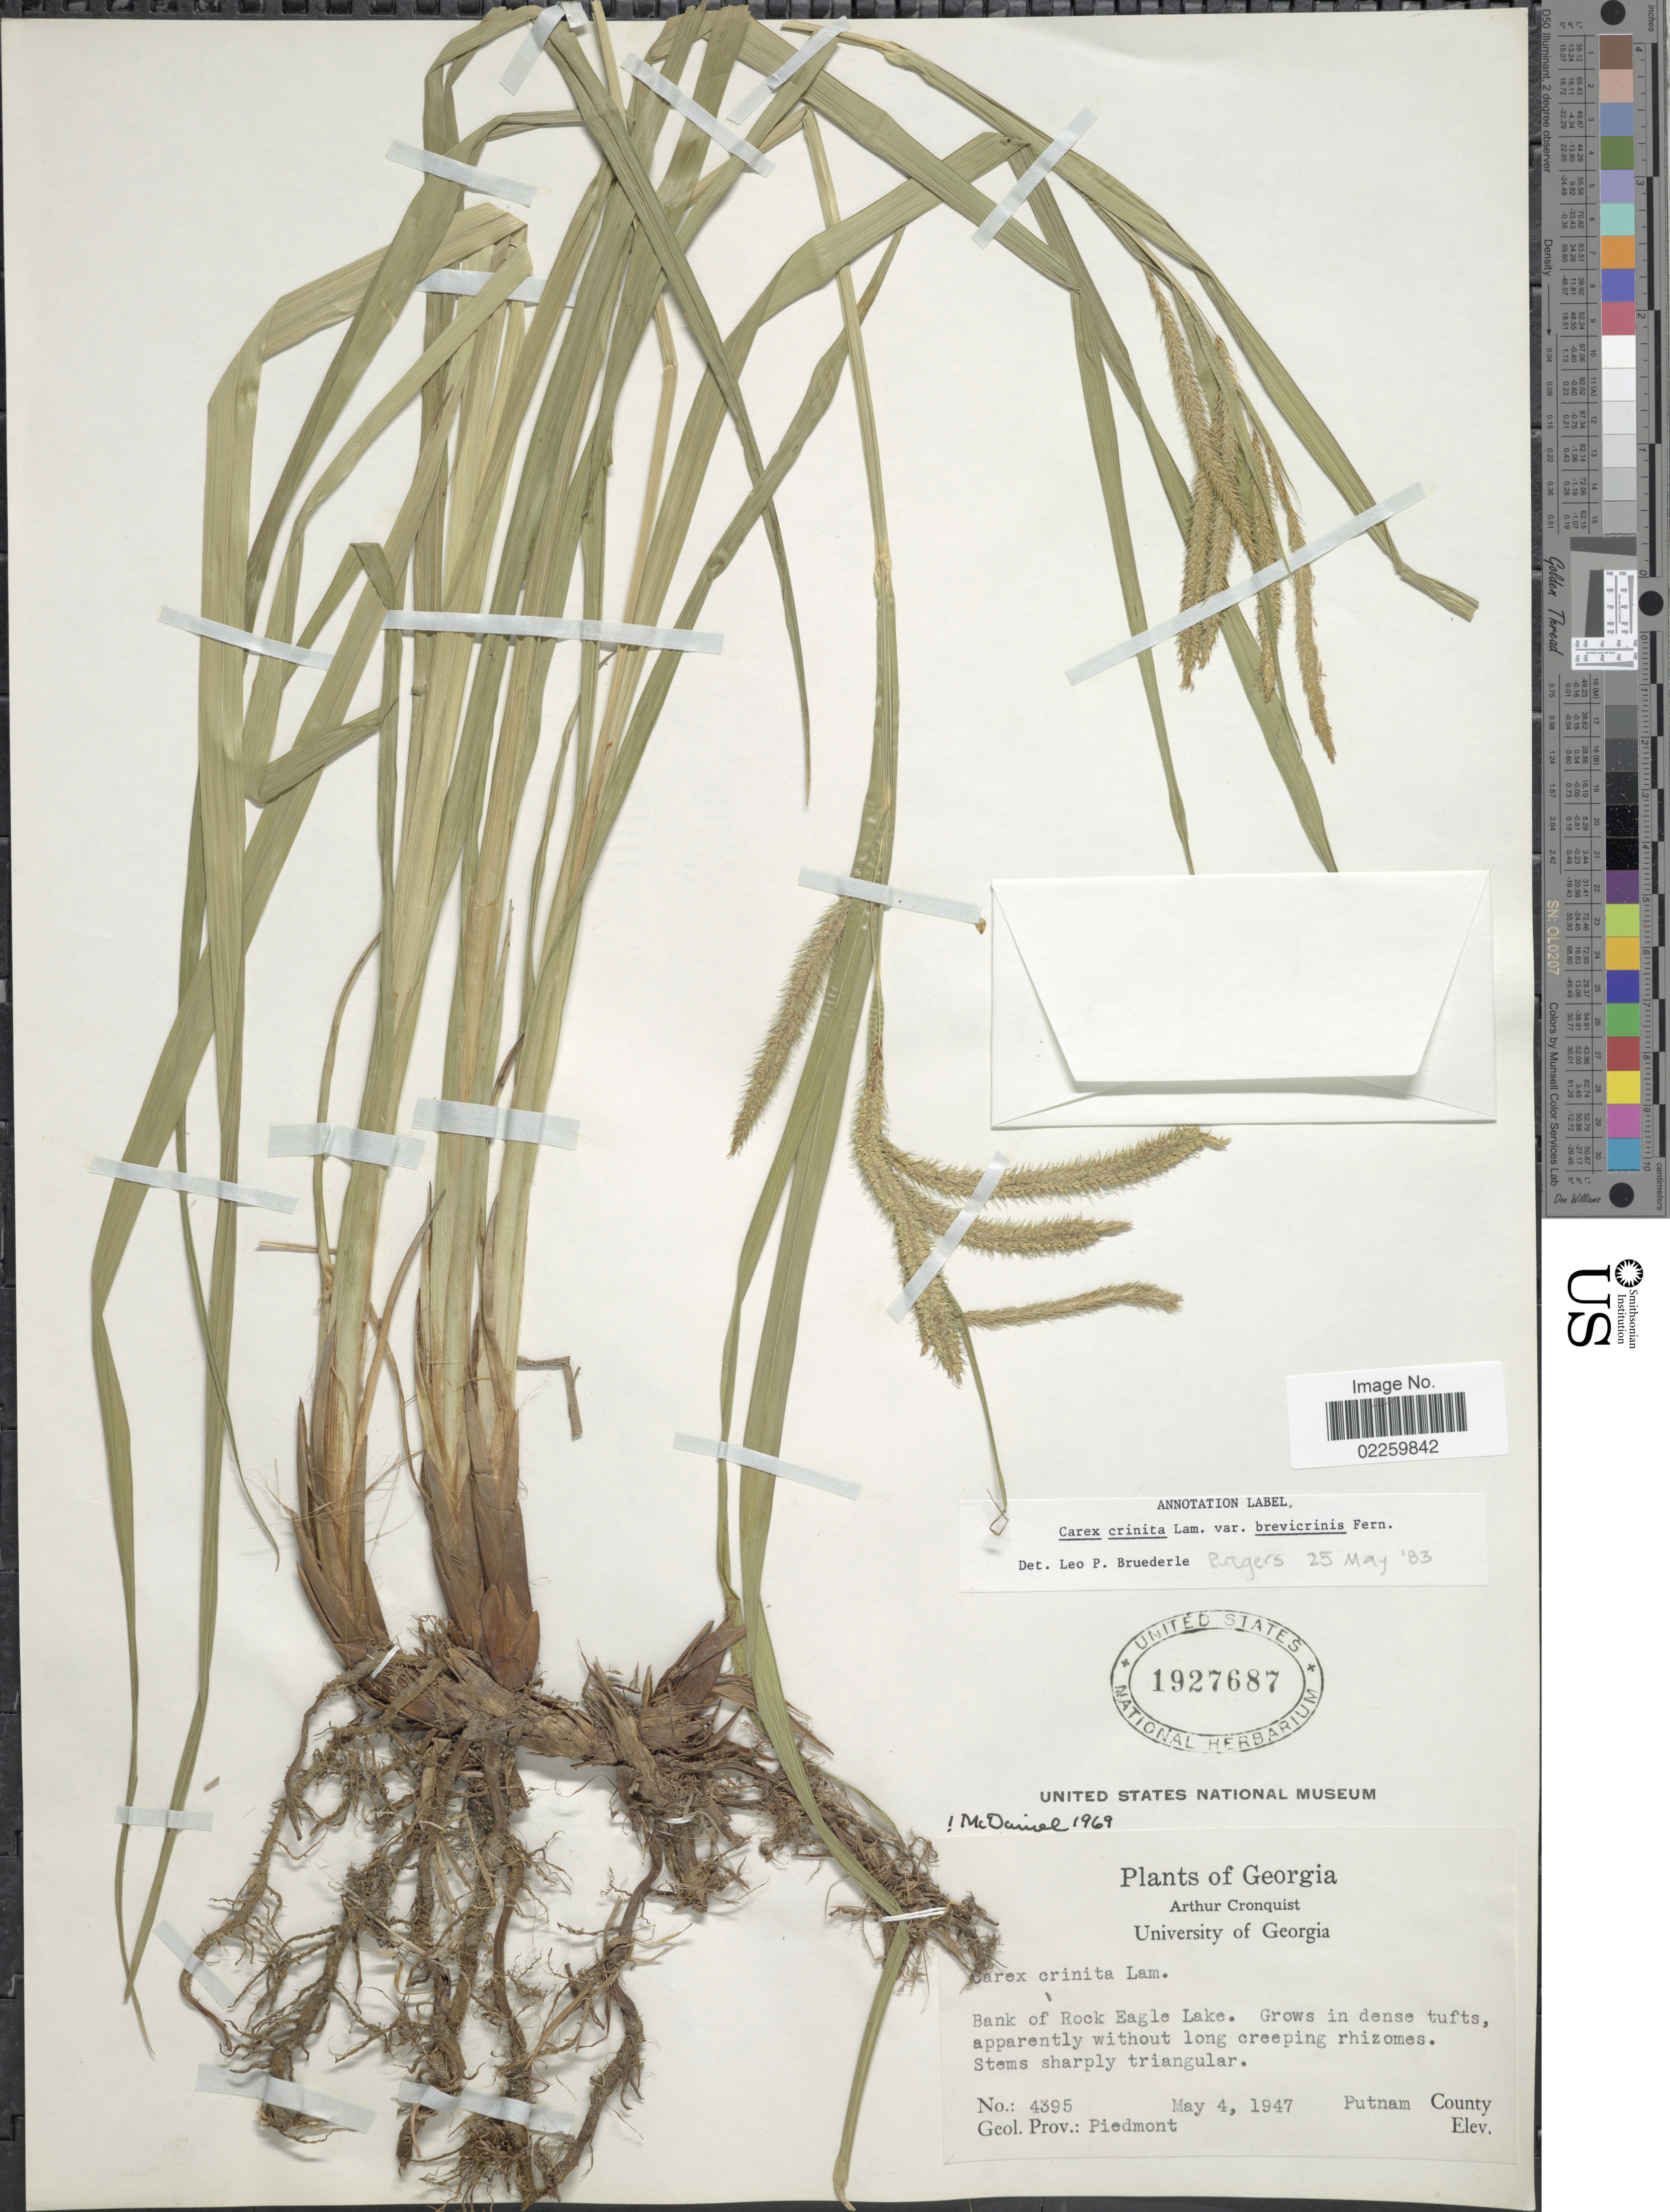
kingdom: Plantae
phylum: Tracheophyta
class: Liliopsida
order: Poales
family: Cyperaceae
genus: Carex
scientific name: Carex crinita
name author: Lam.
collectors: A. J. Cronquist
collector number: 4395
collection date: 1947-05-04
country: United States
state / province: Georgia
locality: Bank of Rock Eagle Lake, Putnam County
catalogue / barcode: US 1927687